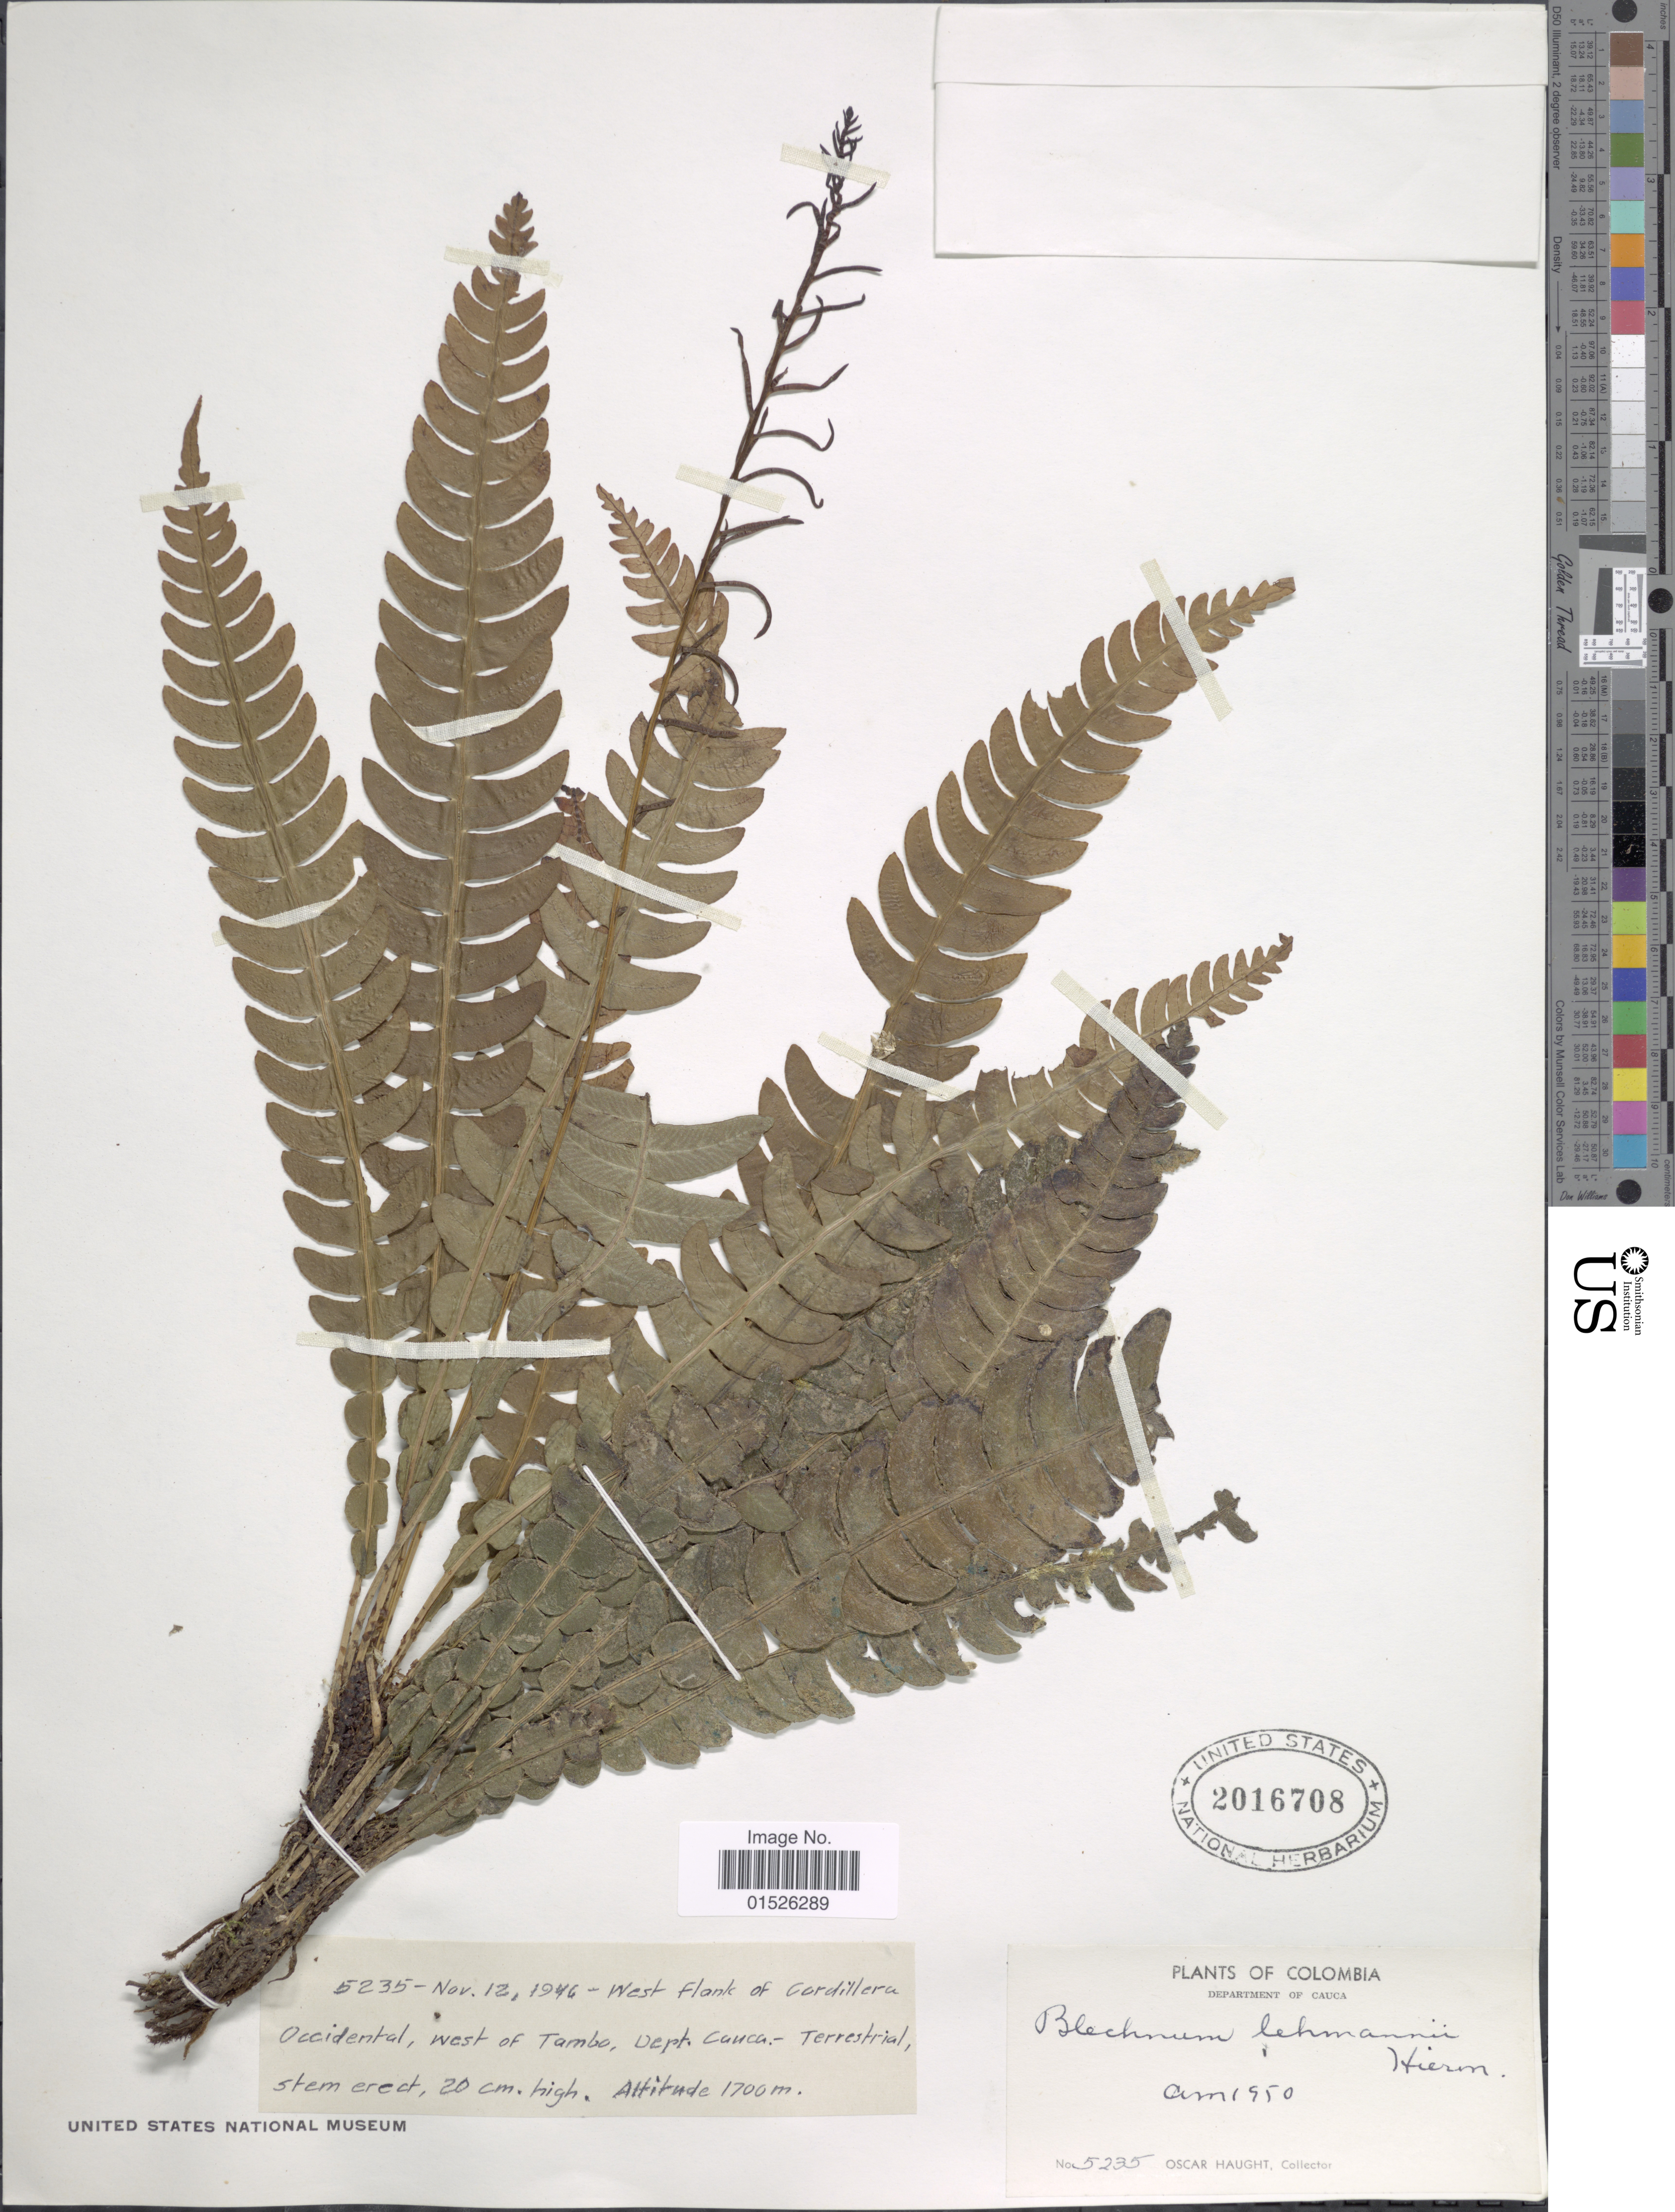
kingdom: Plantae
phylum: Tracheophyta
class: Polypodiopsida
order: Polypodiales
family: Blechnaceae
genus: Blechnum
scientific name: Blechnum lehmannii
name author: Hieron.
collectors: O. L. Haught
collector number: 5235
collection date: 1946-11-12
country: Colombia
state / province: Cauca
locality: Colombia, Department of Cauca, West Flank of Cordillera Occidental, west of Tambo,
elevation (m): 1700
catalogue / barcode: US 2016708